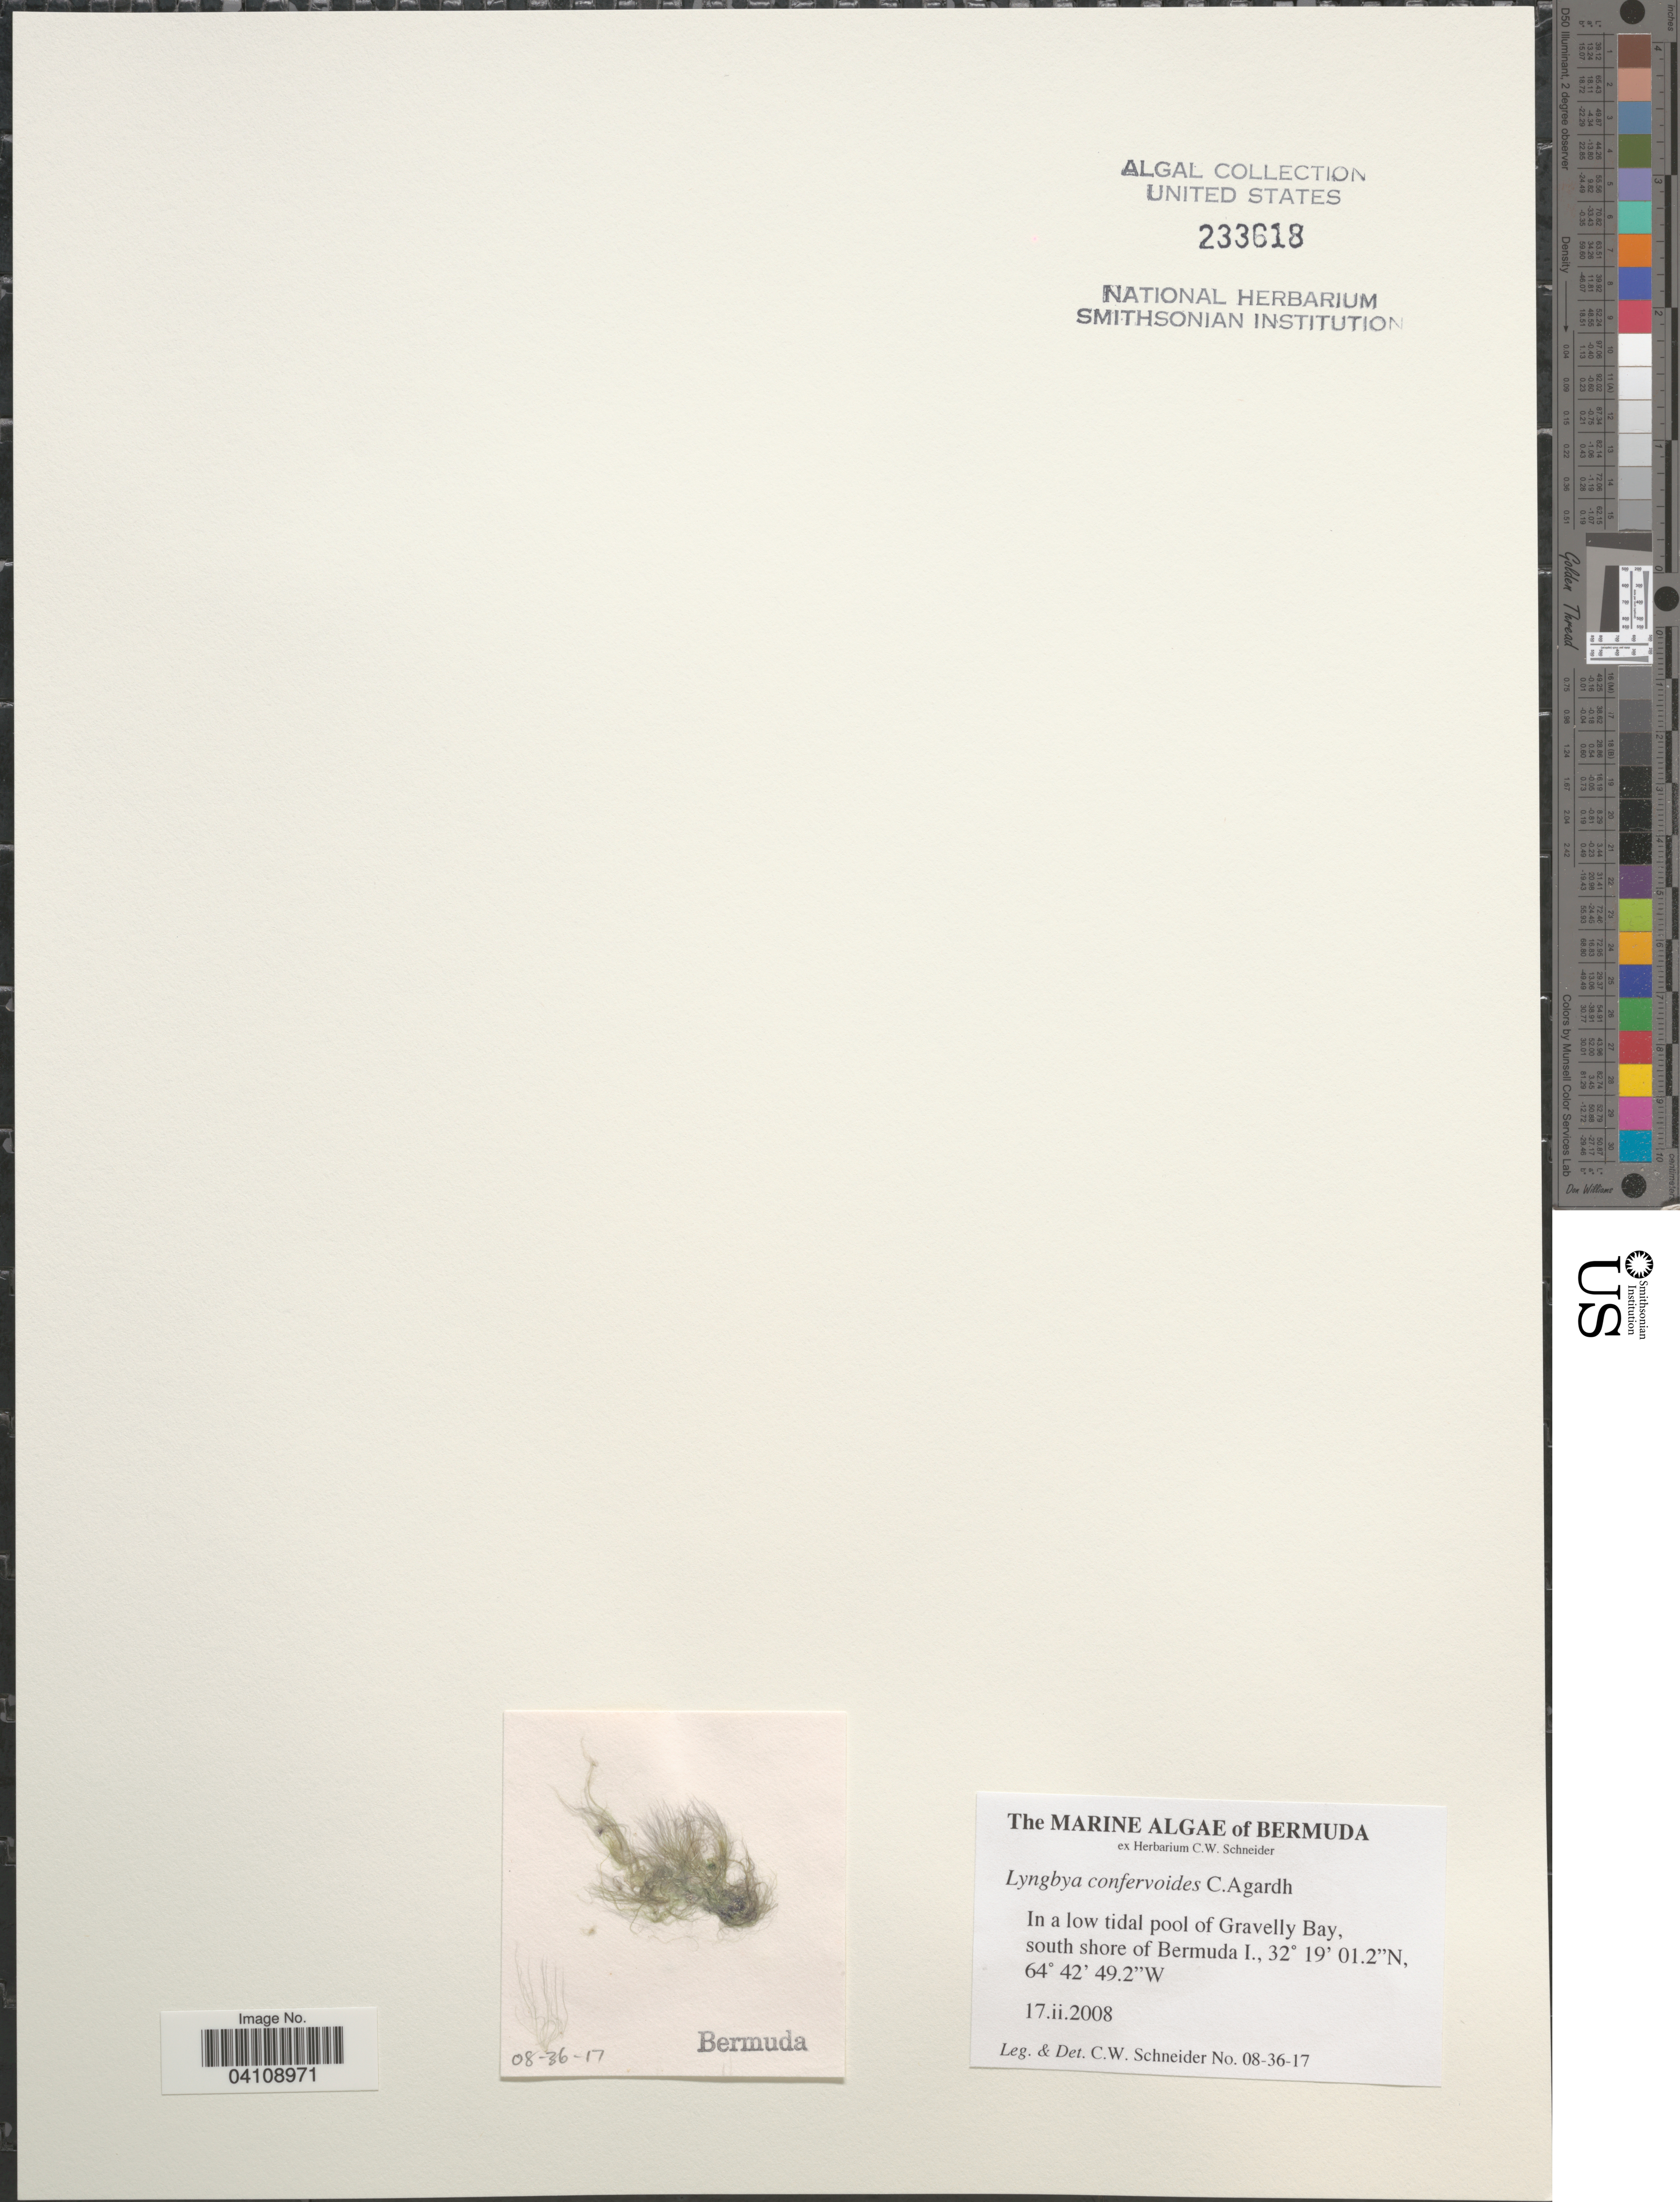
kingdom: Bacteria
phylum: Cyanobacteria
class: Cyanobacteriia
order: Cyanobacteriales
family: Microcoleaceae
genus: Lyngbya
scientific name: Lyngbya confervoides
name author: C. Agardh ex Gomont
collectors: C. W.Schneider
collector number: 08-36-17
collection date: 2008-02-17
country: Bermuda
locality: In a low tidal pool of Gravelly Bay, south shore of Bermuda I.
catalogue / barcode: US 233618